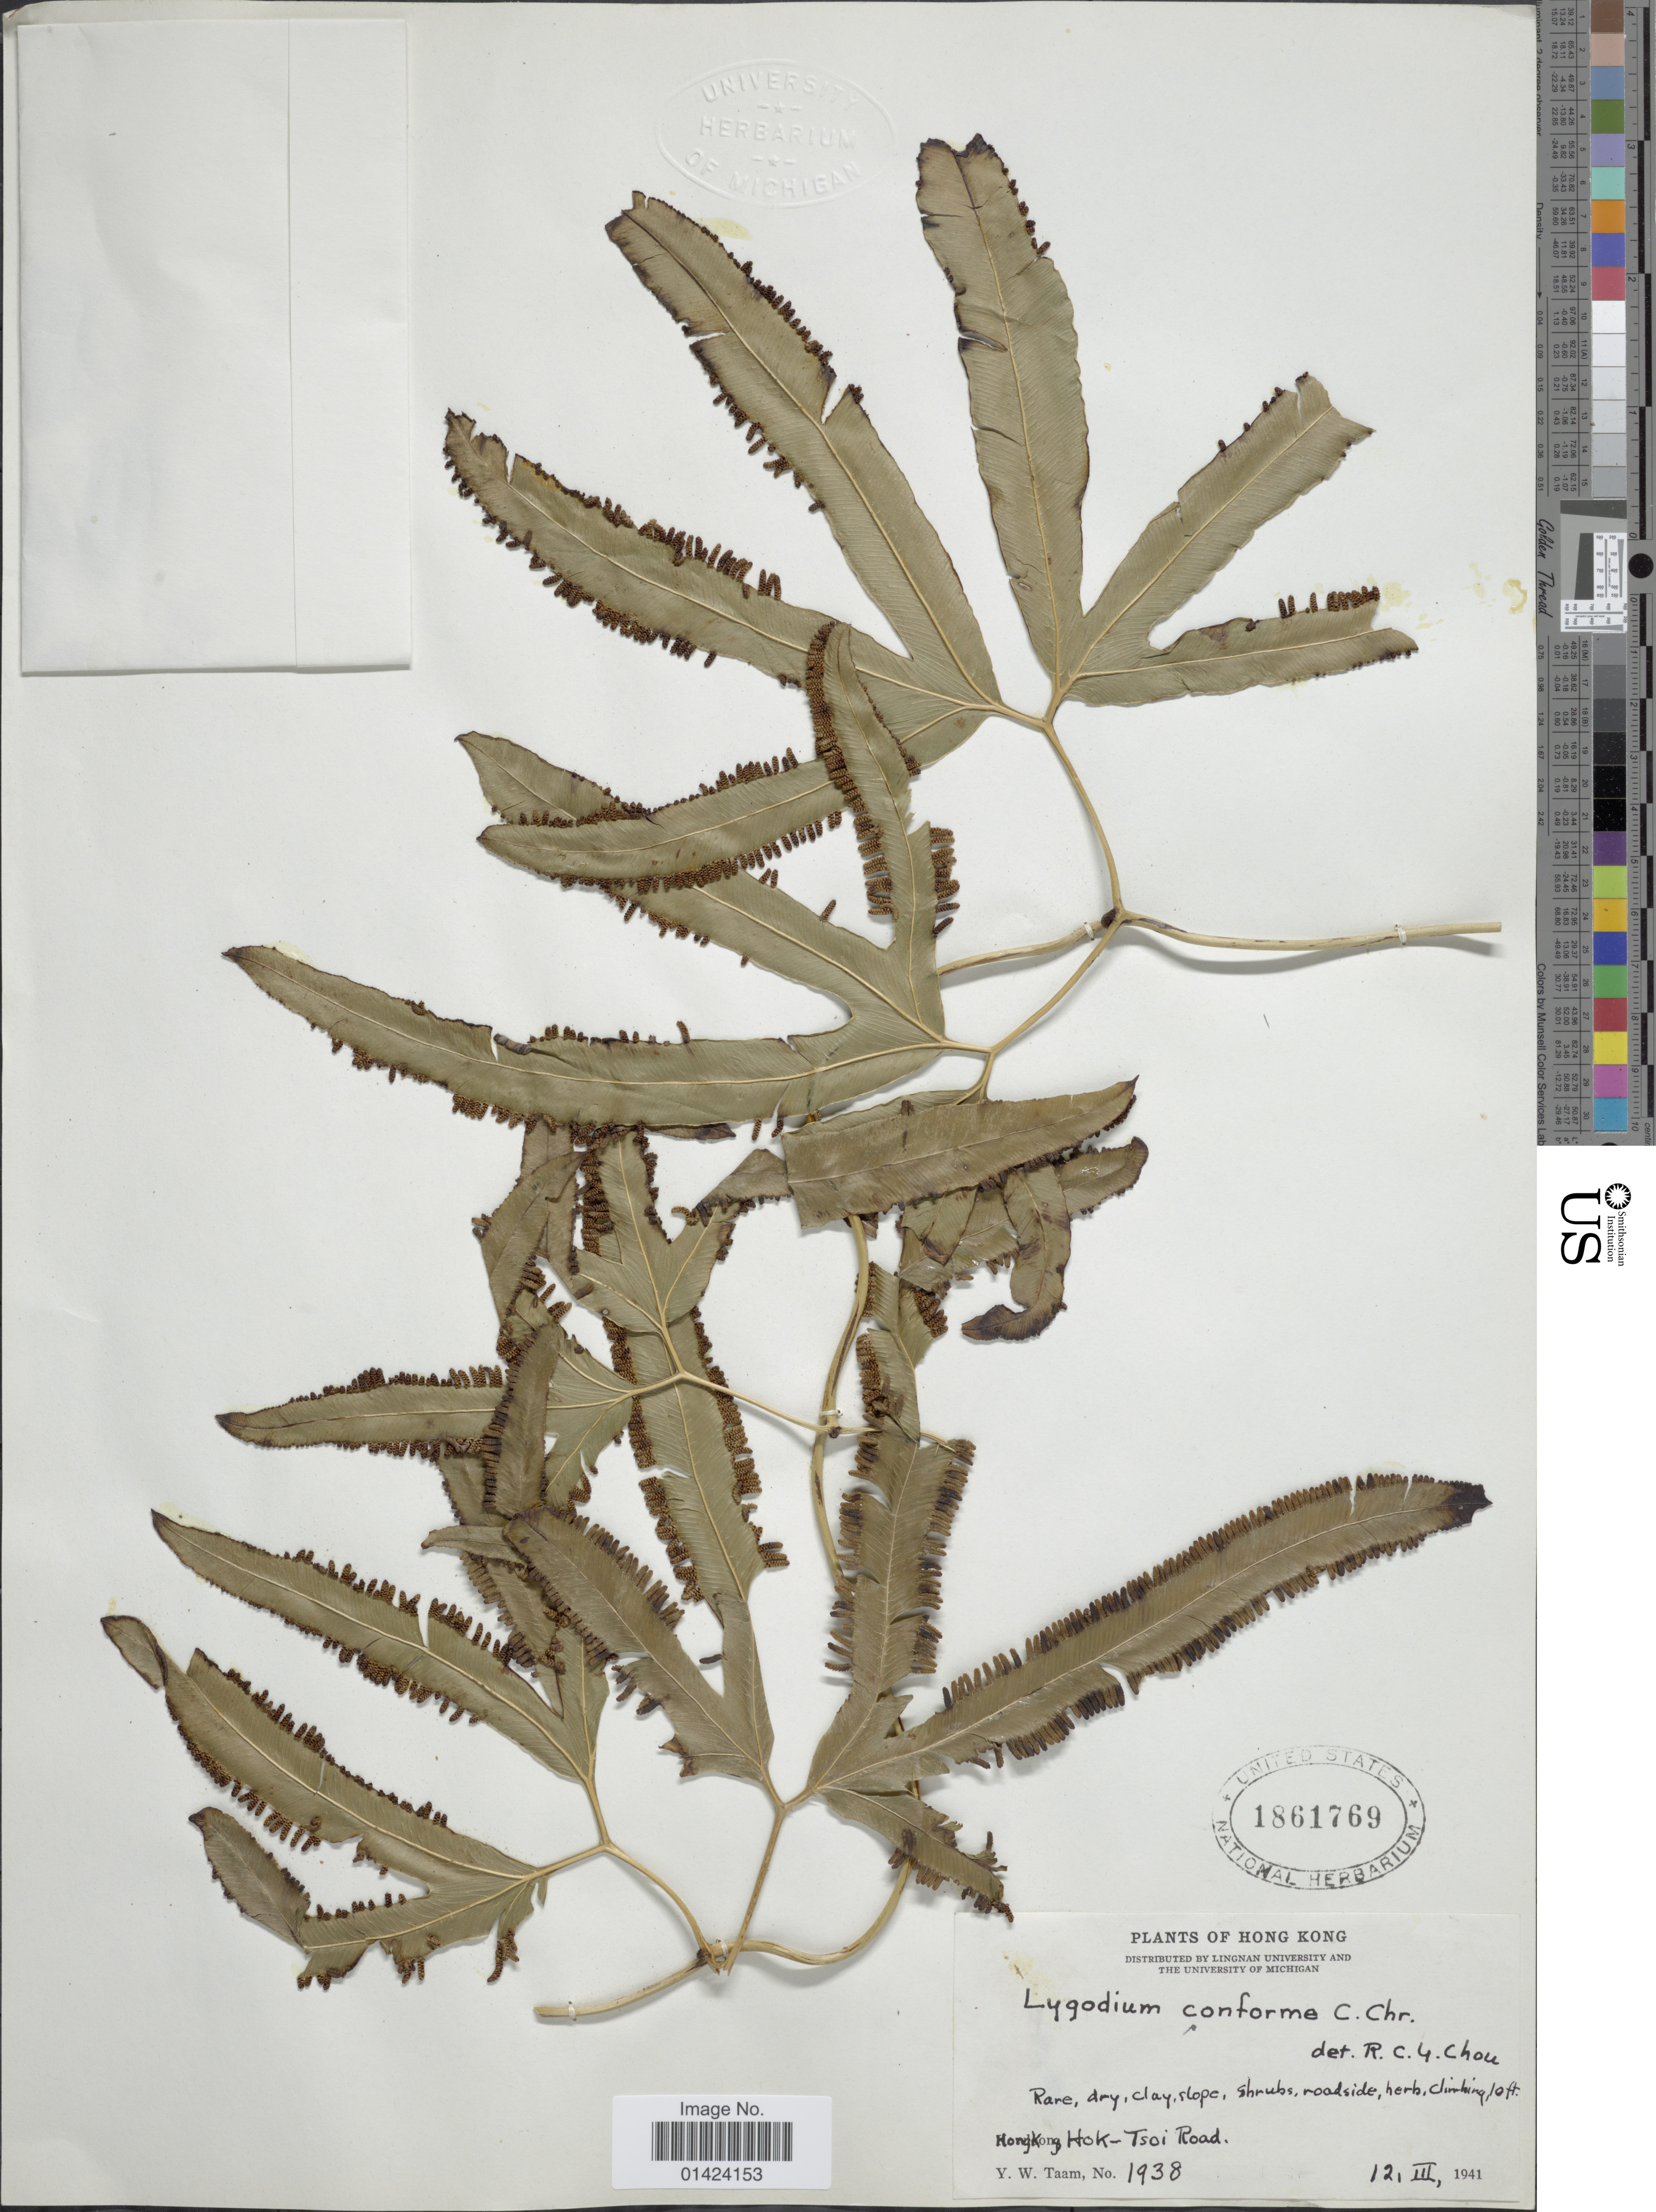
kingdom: Plantae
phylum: Tracheophyta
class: Polypodiopsida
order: Schizaeales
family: Lygodiaceae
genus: Lygodium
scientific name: Lygodium circinnatum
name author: (Burm. f.) Sw.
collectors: Y. W. Taam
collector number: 1938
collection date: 1941-03-12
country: China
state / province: Hong Kong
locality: Hong Kong, Hok-Tsoi Road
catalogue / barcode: US 1861769